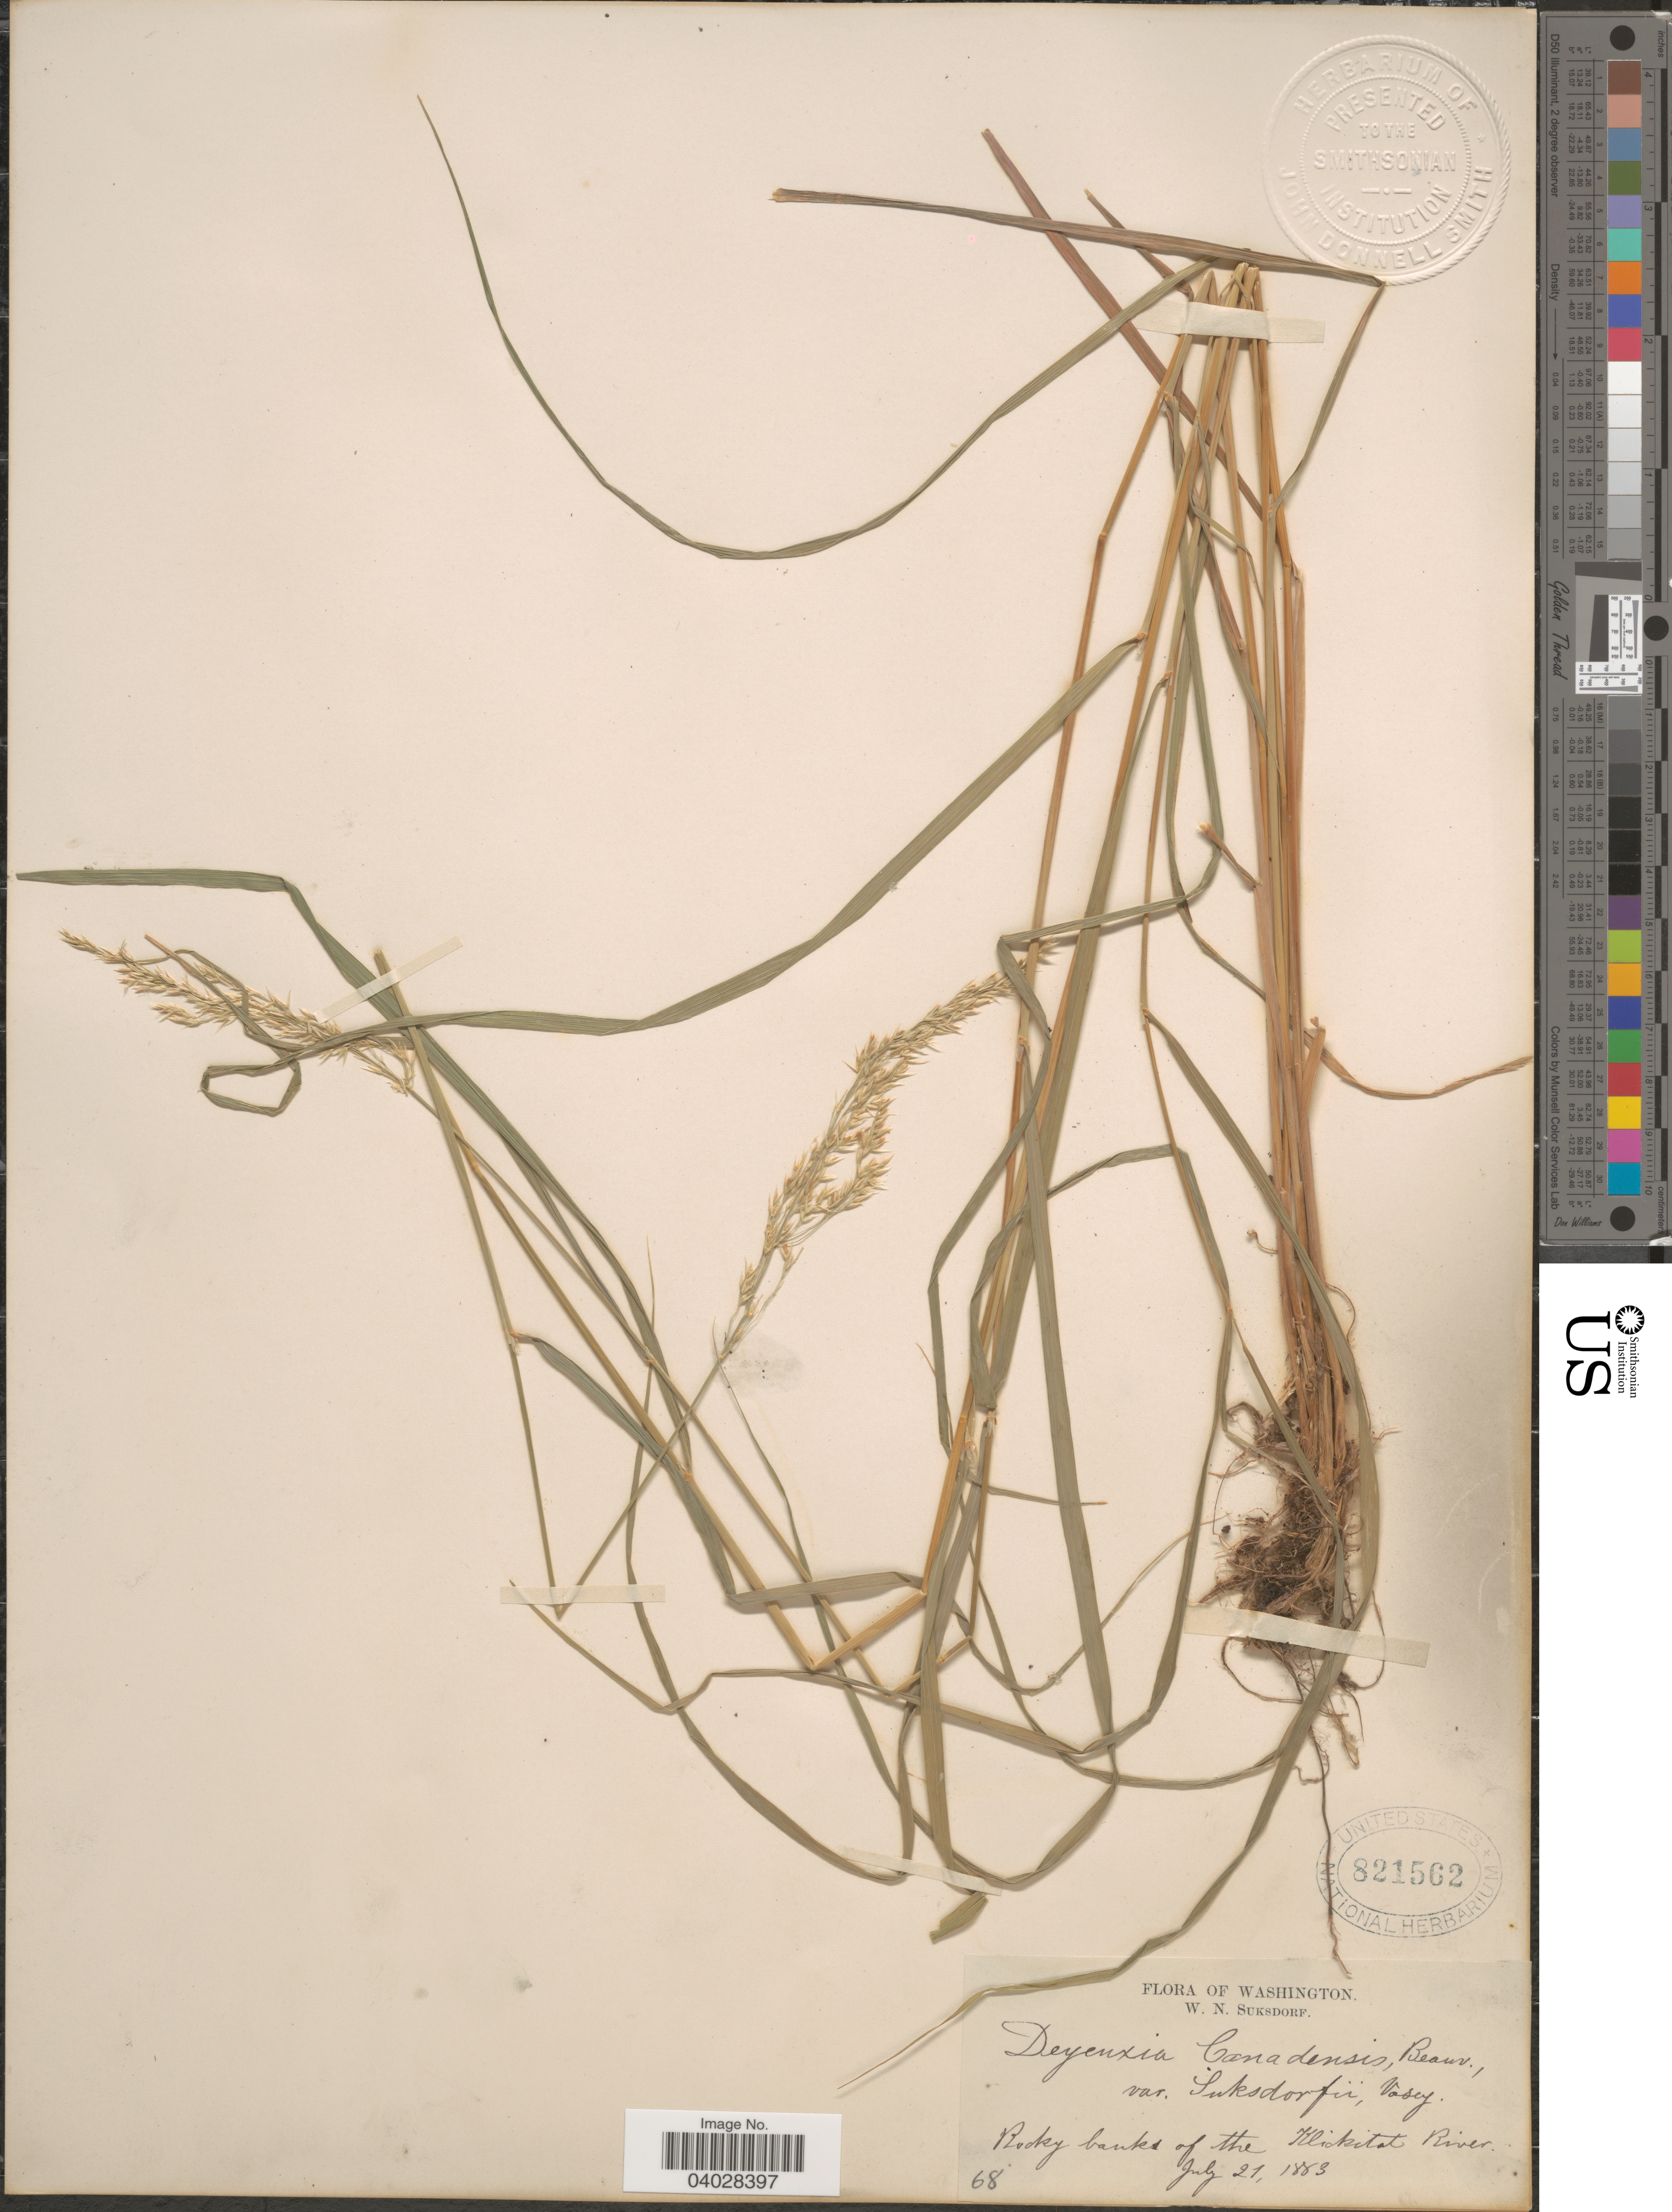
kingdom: Plantae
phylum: Tracheophyta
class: Liliopsida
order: Poales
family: Poaceae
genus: Calamagrostis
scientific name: Calamagrostis canadensis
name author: (Michx.) P. Beauv.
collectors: W. N. Suksdorf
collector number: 68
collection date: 1883-07-21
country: United States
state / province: Washington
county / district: Klickitat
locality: Rocky banks of the Klickitat River.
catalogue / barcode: US 821562